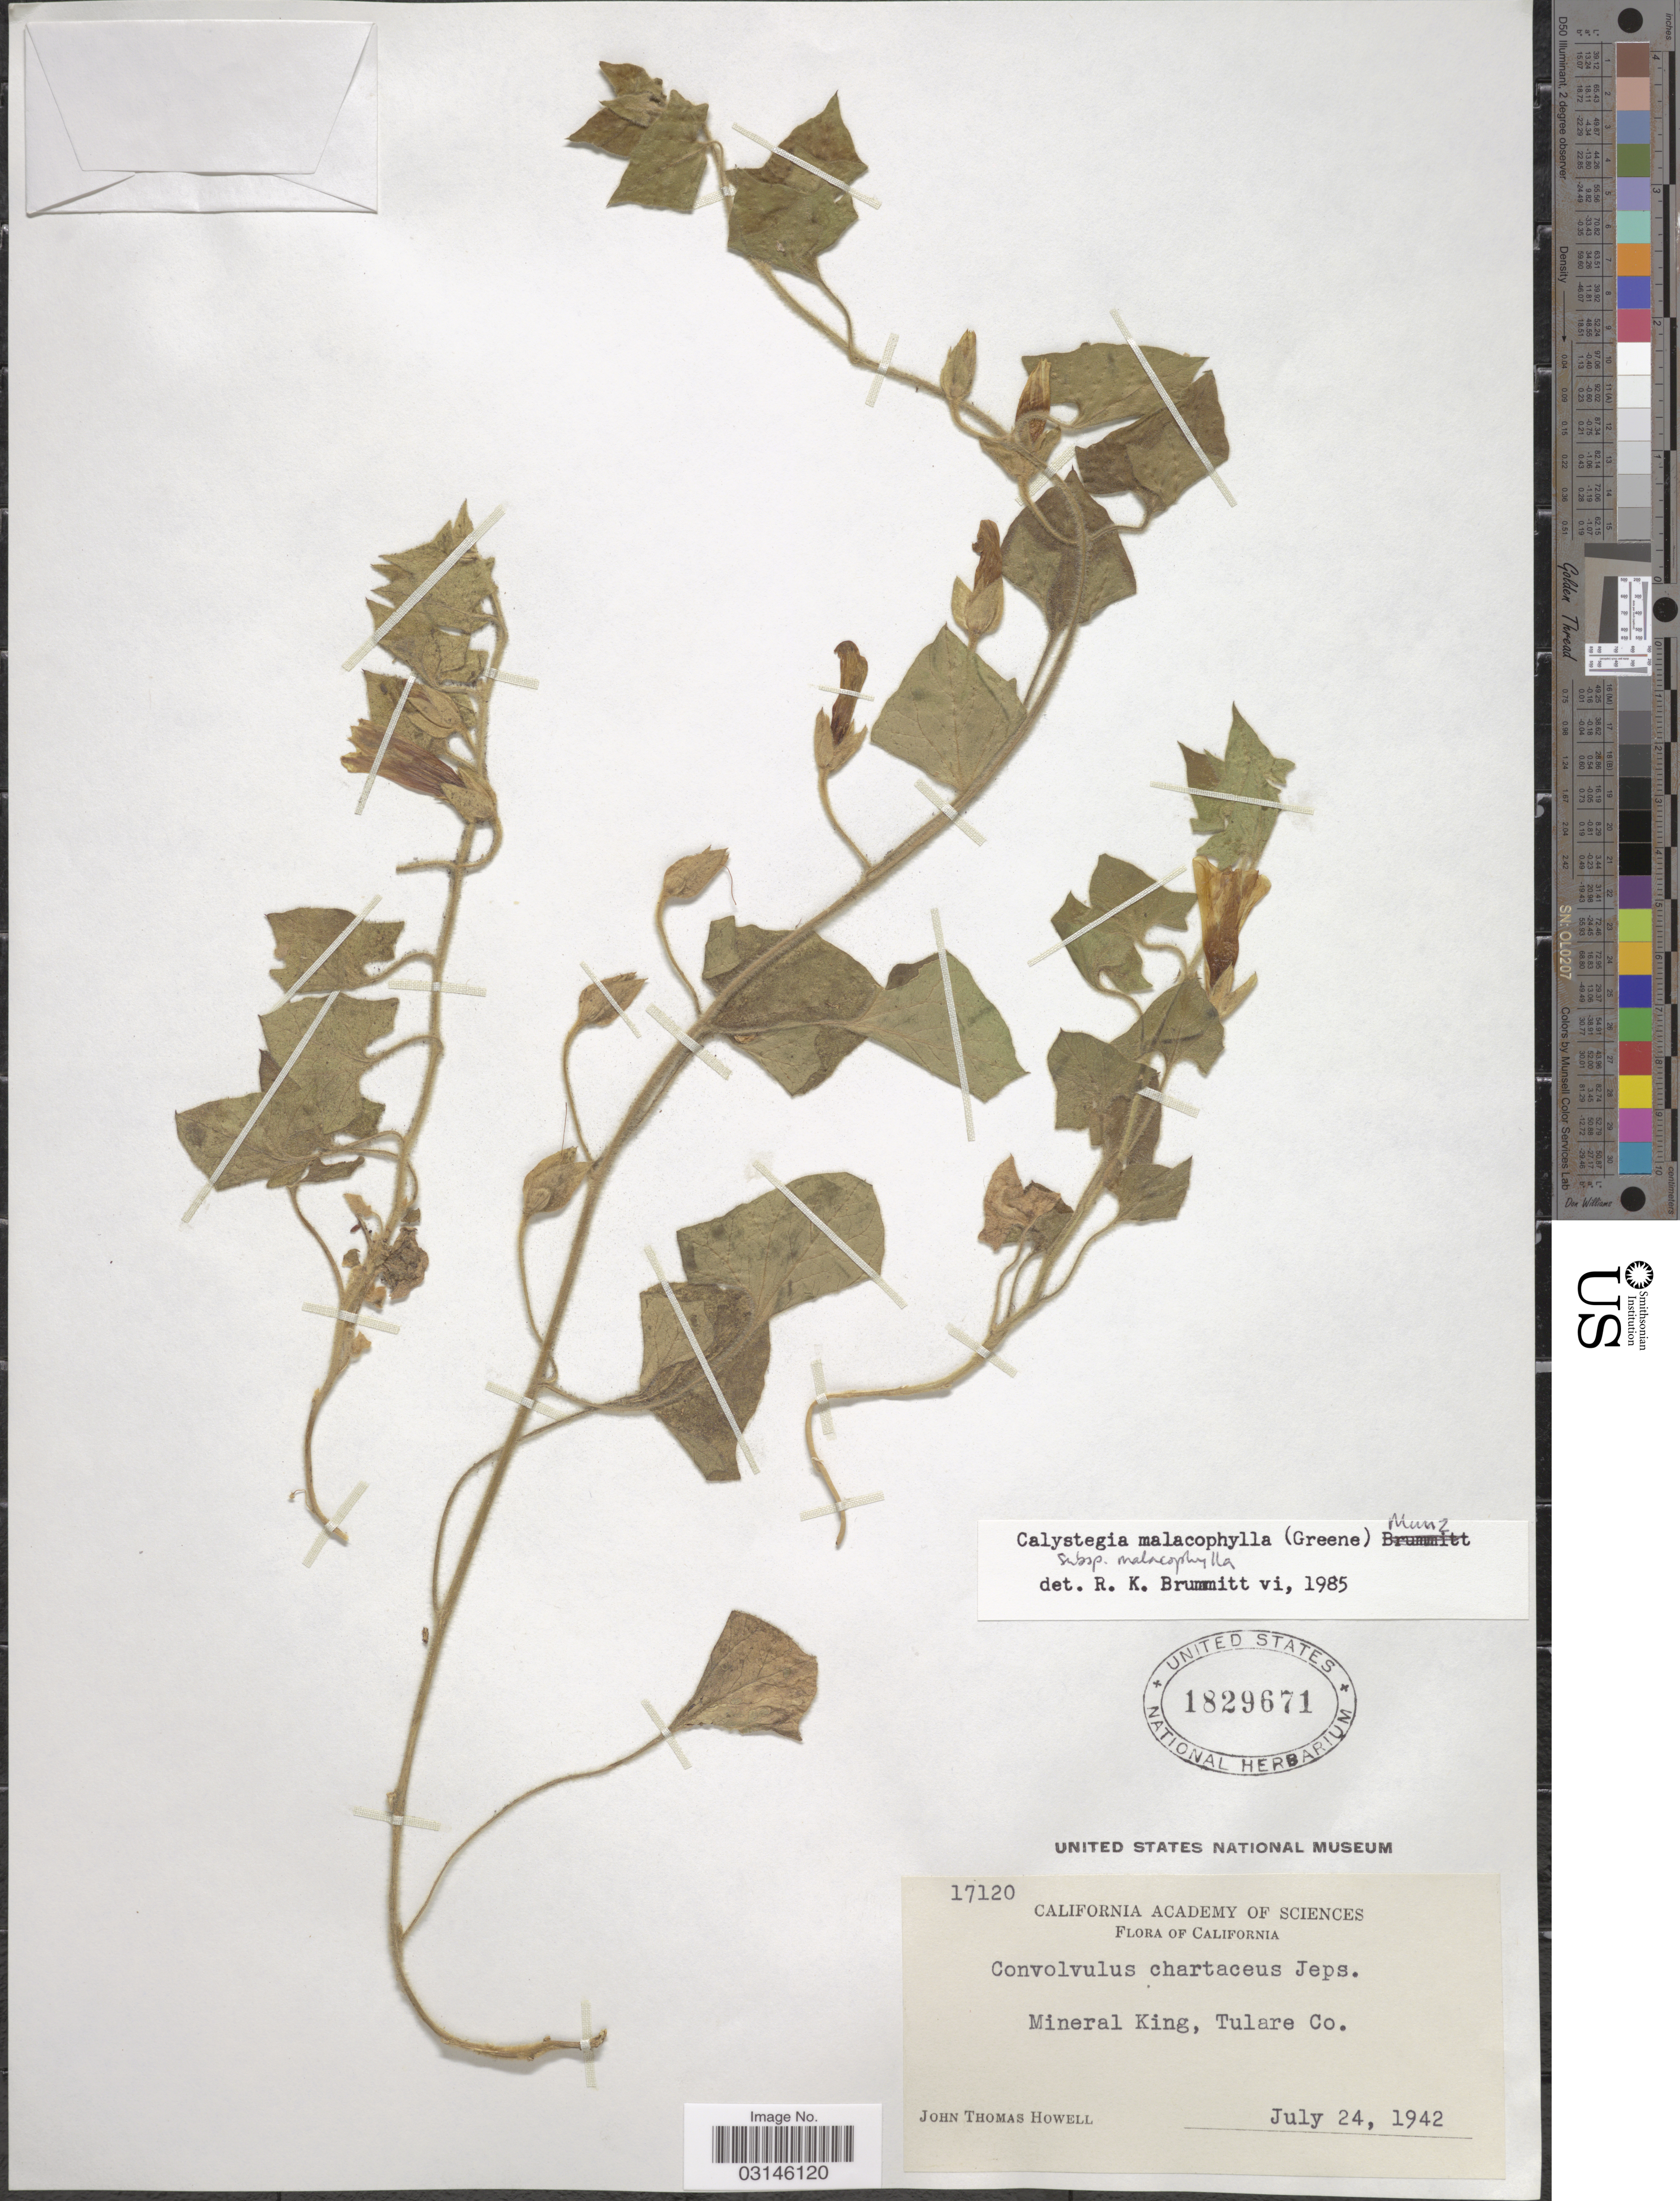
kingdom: Plantae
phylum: Tracheophyta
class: Magnoliopsida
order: Solanales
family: Convolvulaceae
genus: Calystegia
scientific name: Calystegia malacophylla subsp. malacophylla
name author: (Greene) Munz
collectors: J. T. Howell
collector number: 17120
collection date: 1942-07-24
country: United States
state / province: California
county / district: Tulare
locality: Mineral King, Tulare Co.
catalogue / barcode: US 1829671